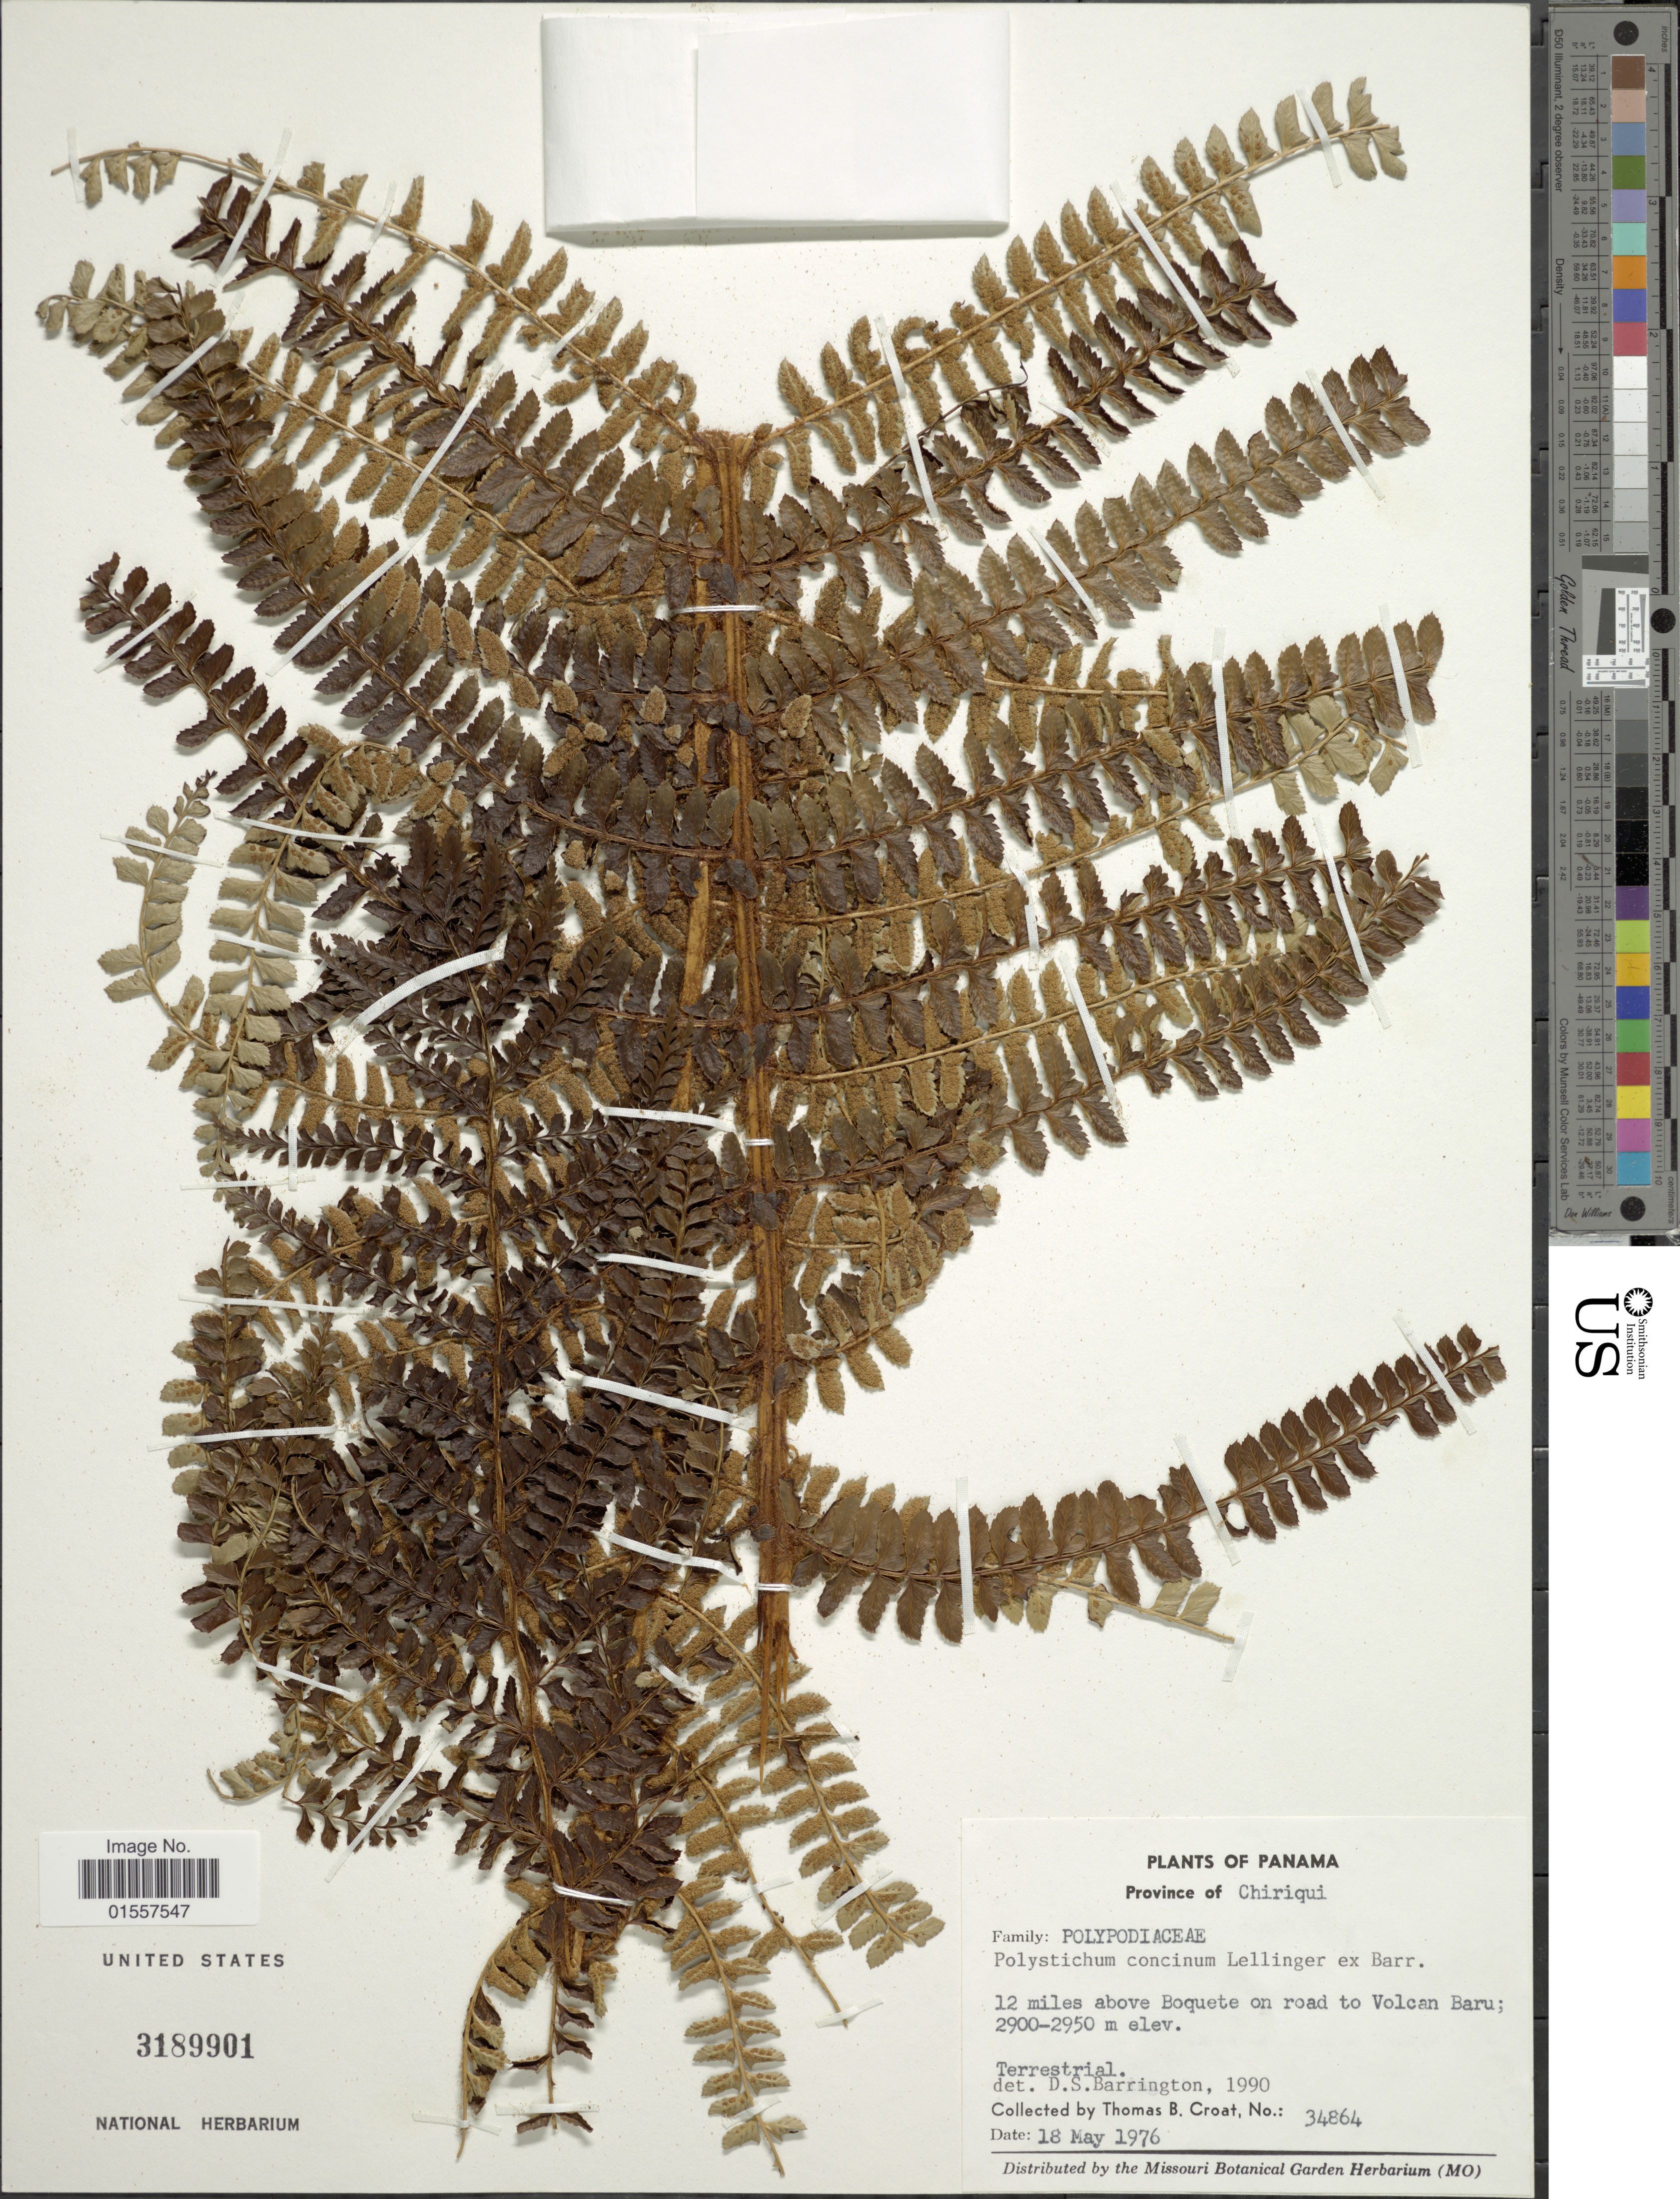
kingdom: Plantae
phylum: Tracheophyta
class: Polypodiopsida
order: Polypodiales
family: Dryopteridaceae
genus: Polystichum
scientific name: Polystichum concinnum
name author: Lellinger ex Barrington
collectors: T. B. Croat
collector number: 34864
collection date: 1976-05-18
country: Panama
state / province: Chiriqui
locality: Province of Chiriqui, 12 miles above Boquete on road to Volcan Baru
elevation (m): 2900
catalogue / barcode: US 3189901